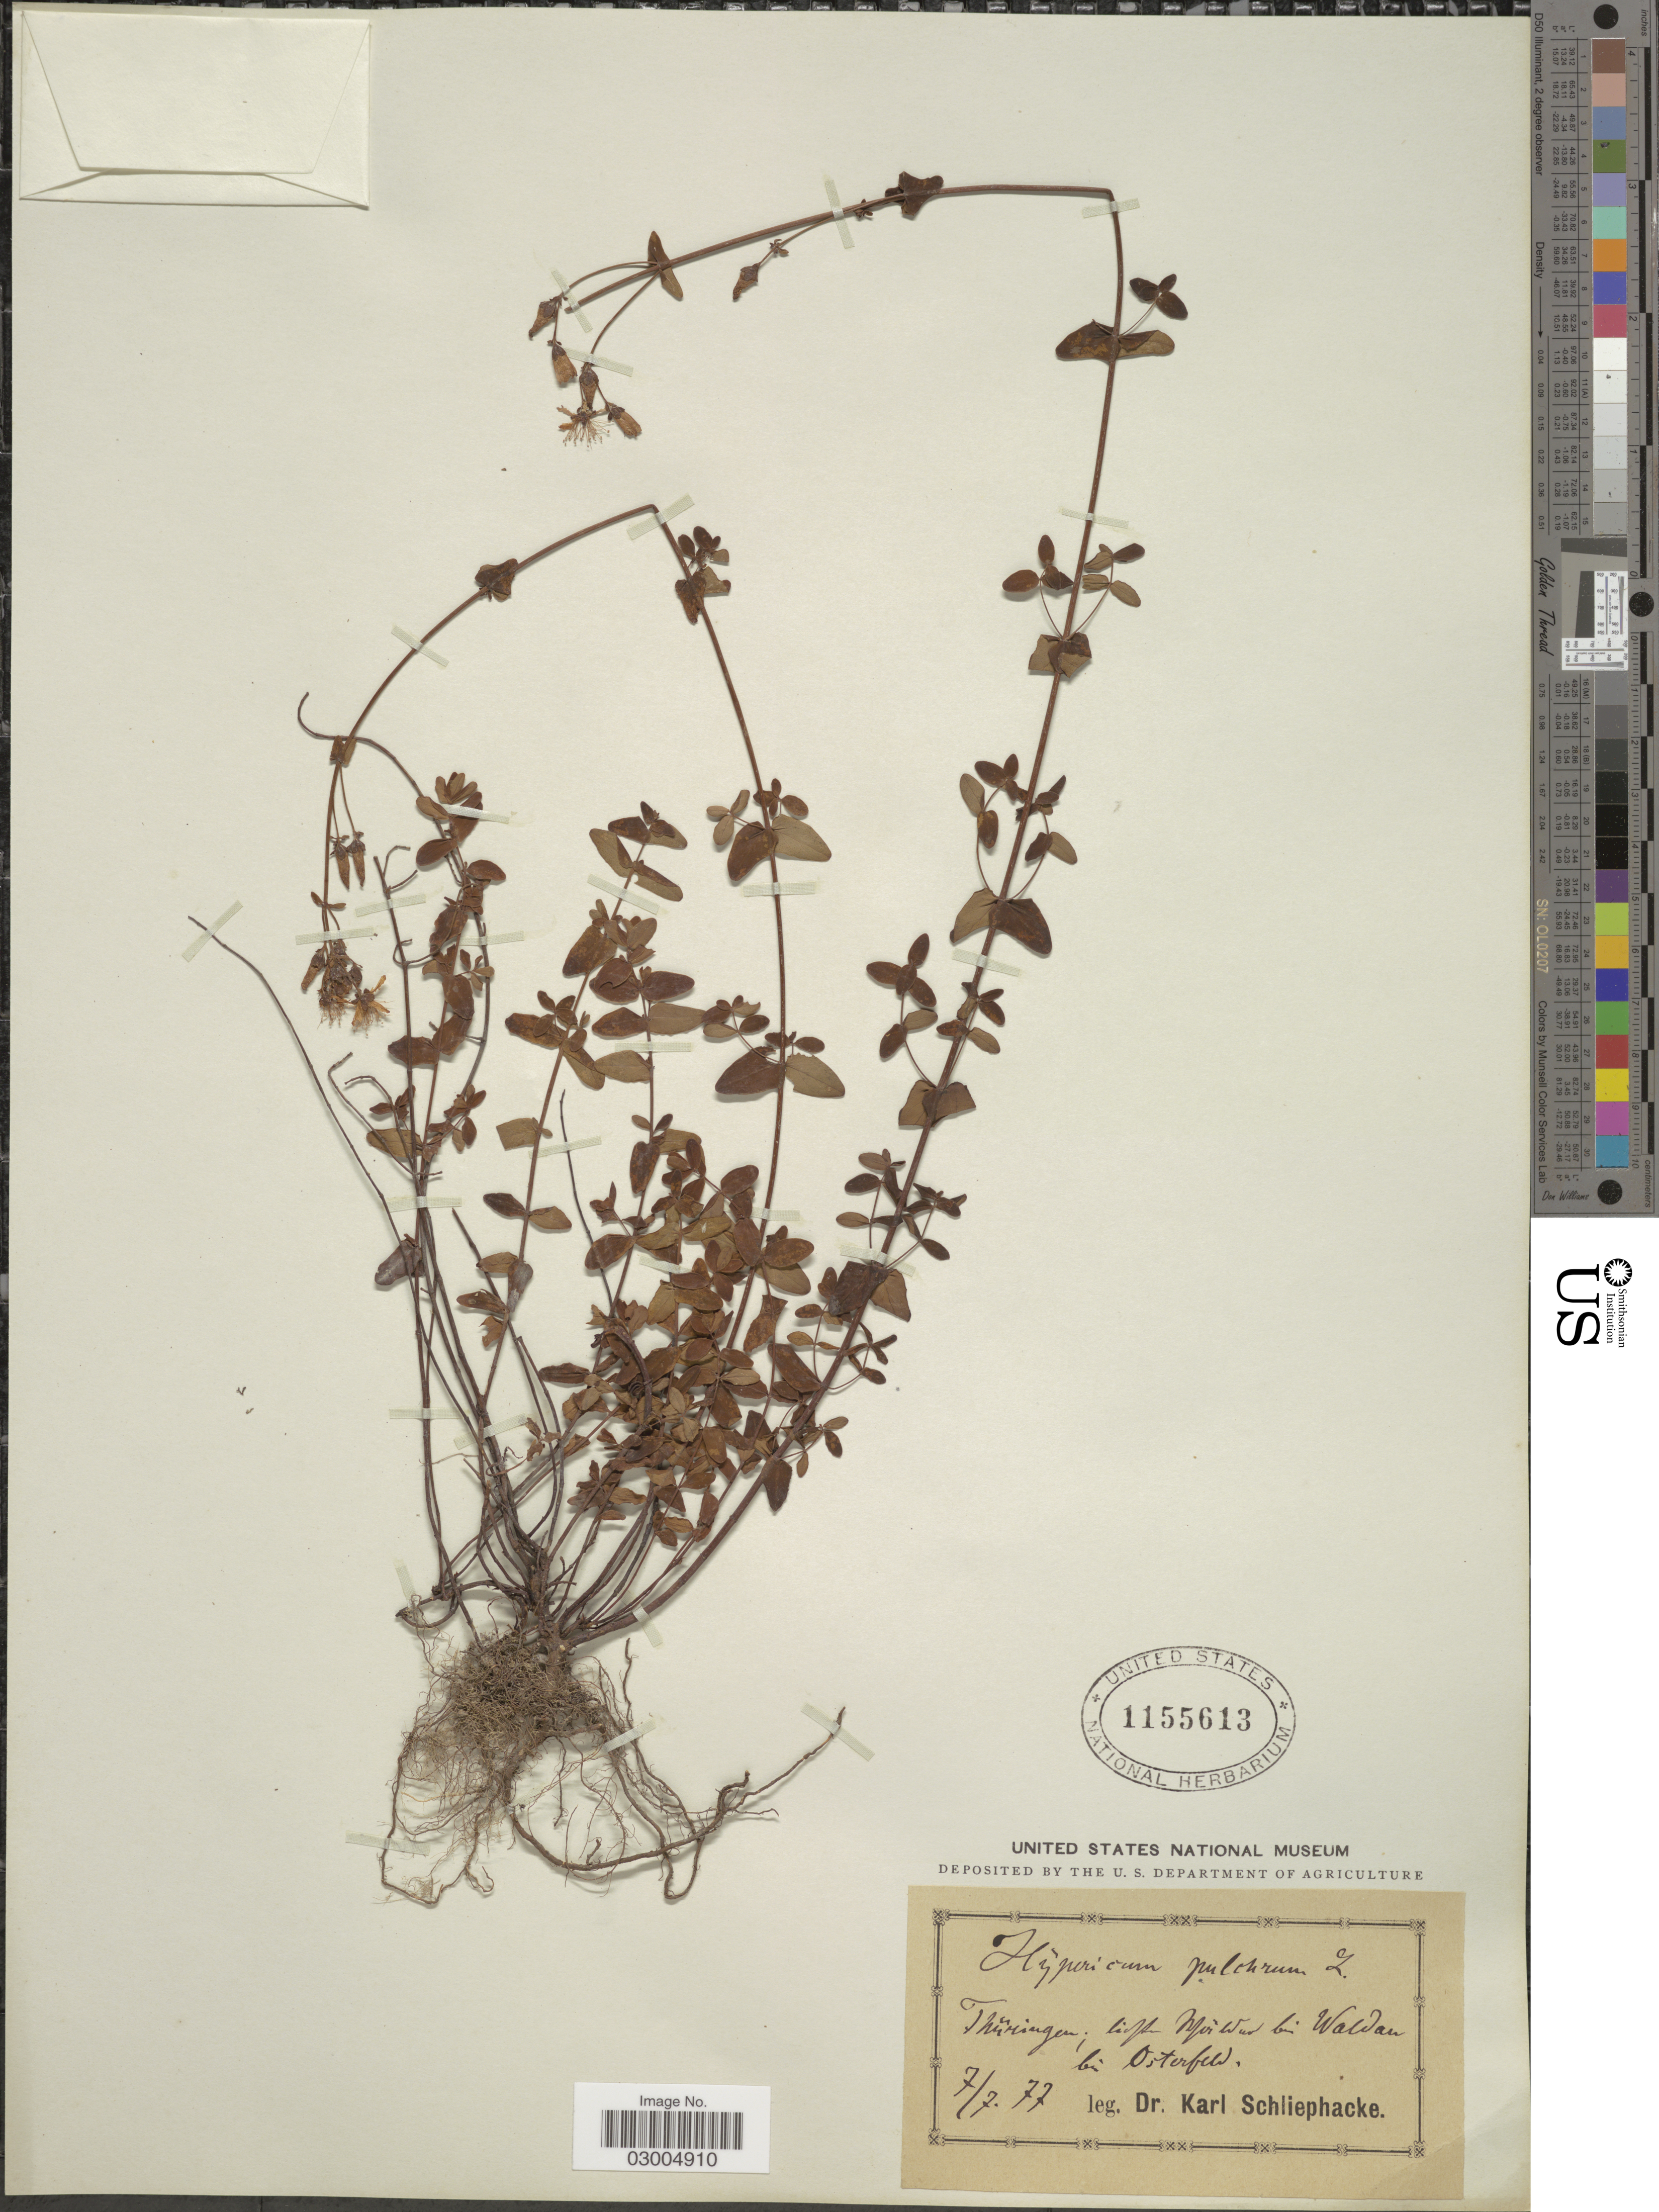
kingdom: Plantae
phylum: Tracheophyta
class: Magnoliopsida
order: Malpighiales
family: Hypericaceae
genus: Hypericum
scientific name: Hypericum pulchrum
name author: L.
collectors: K. Schliephacke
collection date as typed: Transcribed d/m/y: 7/7/77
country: Germany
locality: Thuringen, lifte [illegible text] bei Waldan bei Osterfeld.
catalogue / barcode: US 1155613